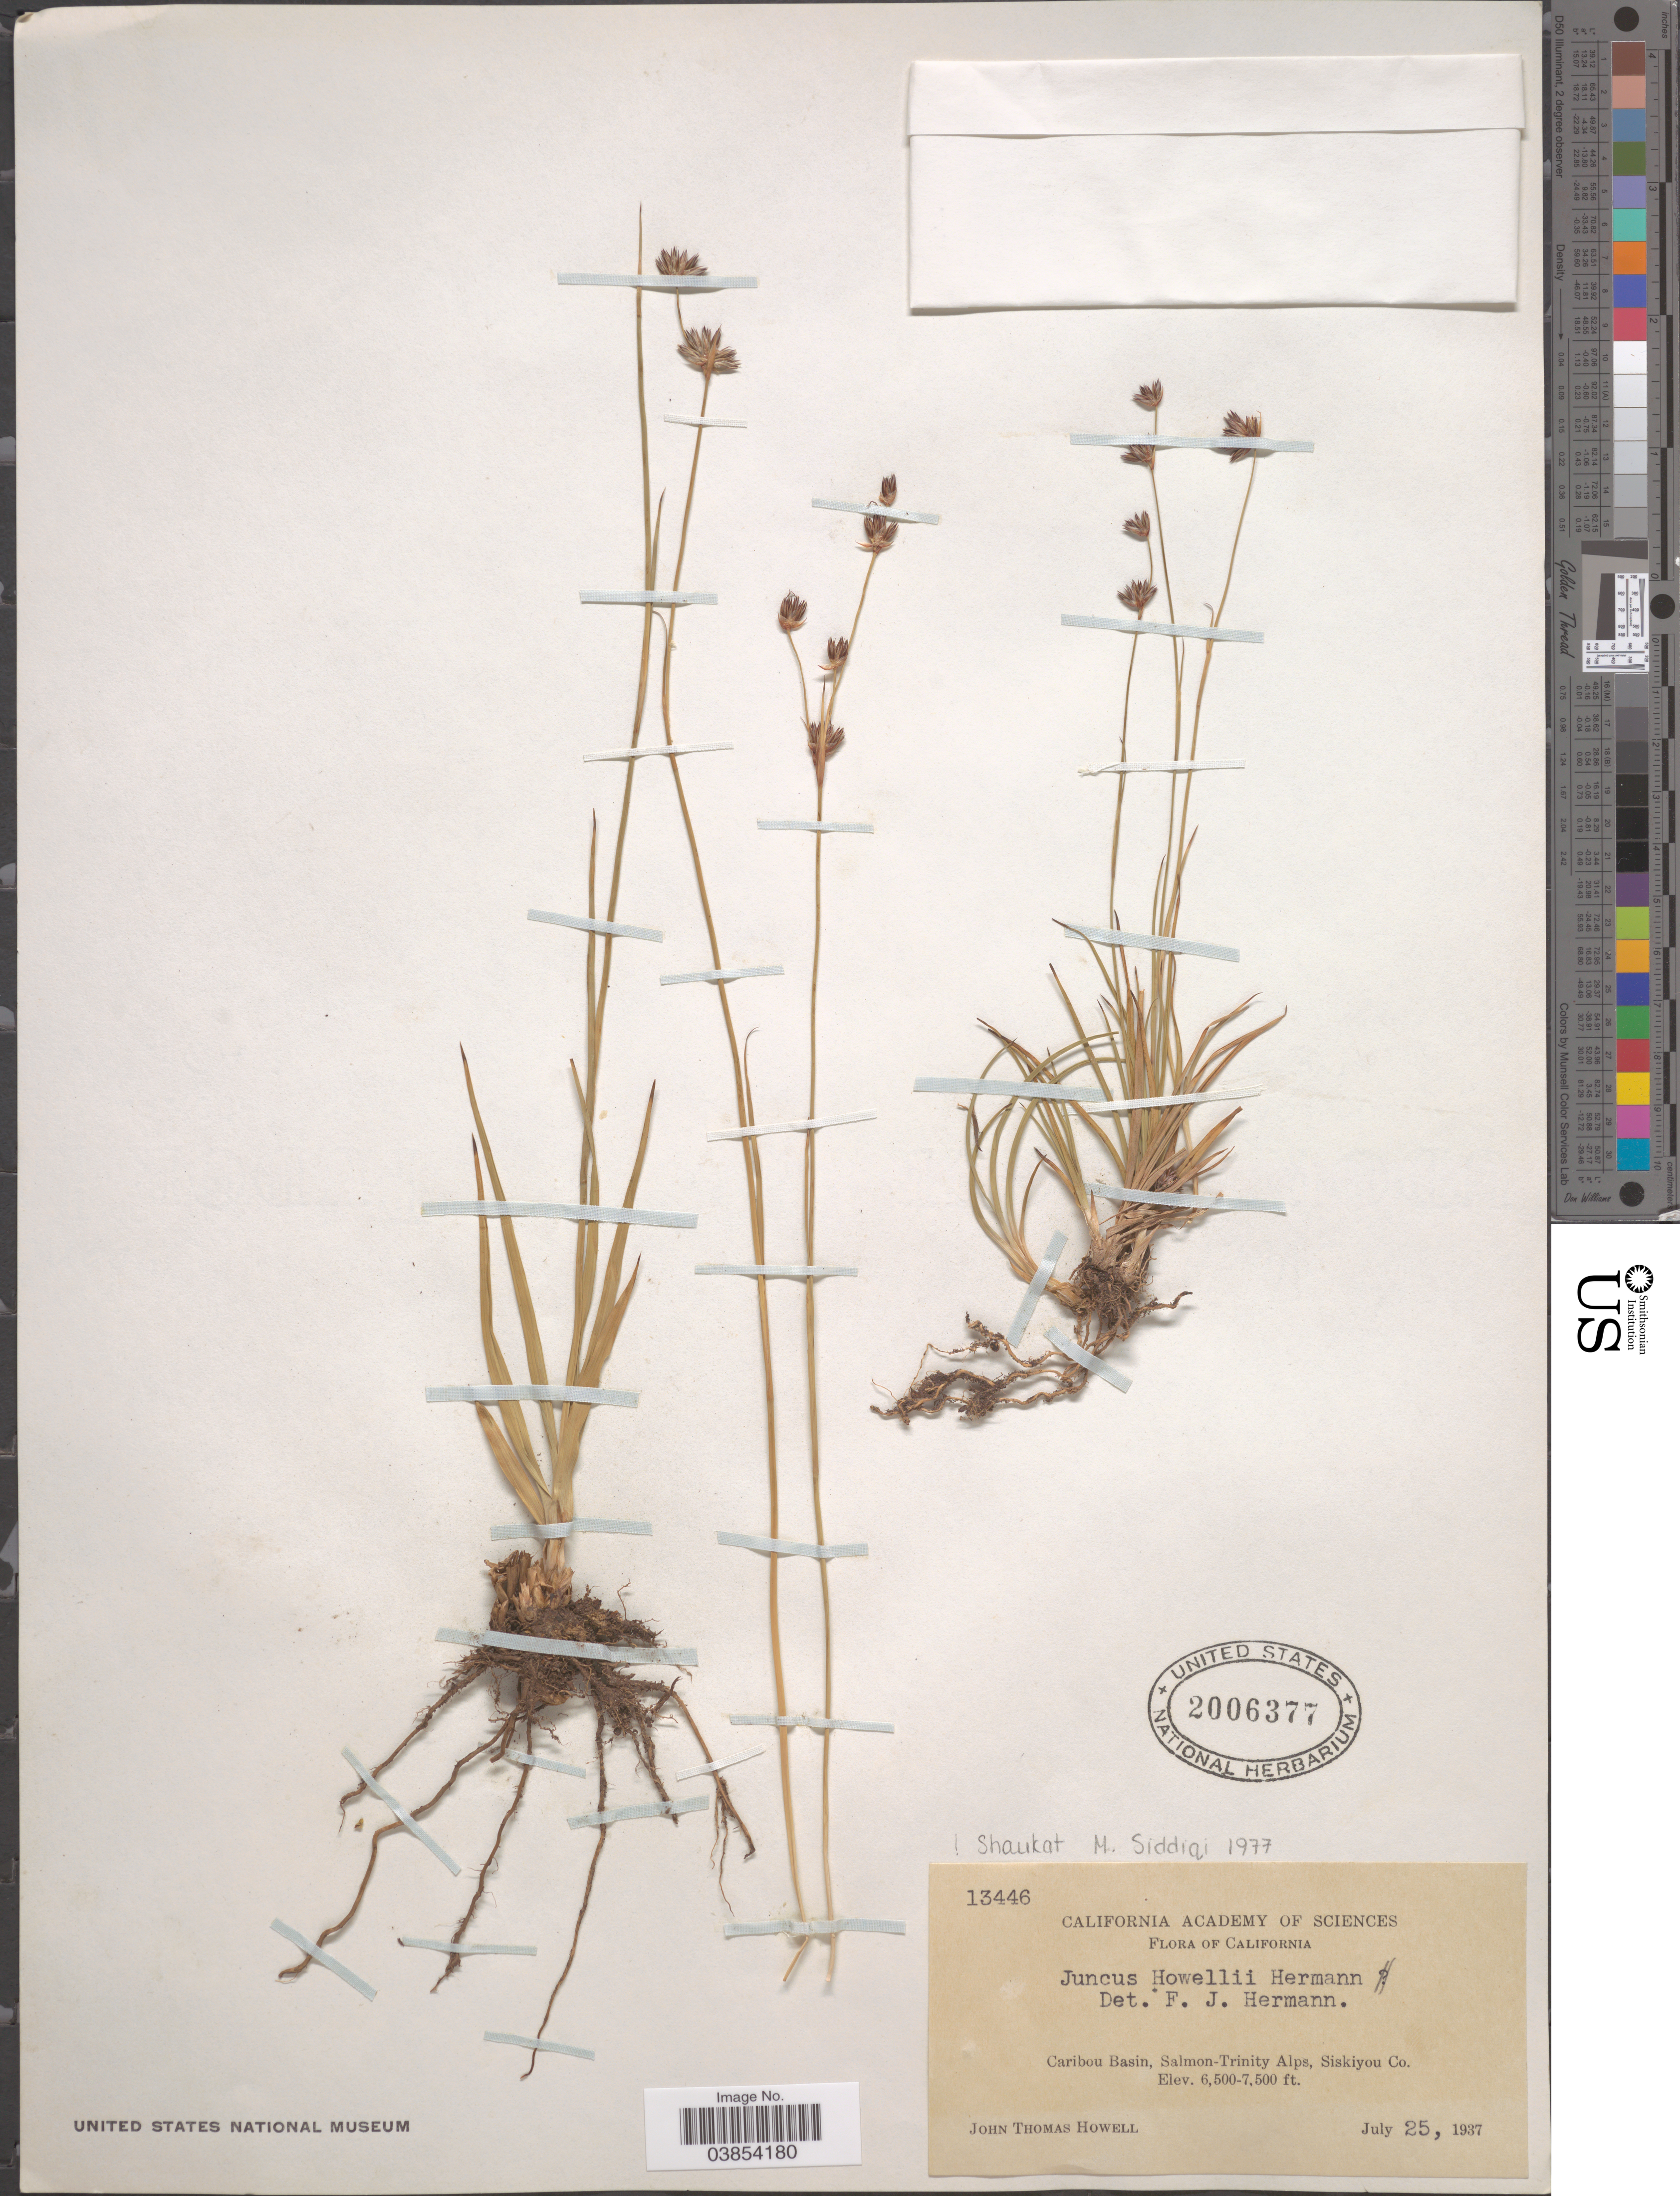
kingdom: Plantae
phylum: Tracheophyta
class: Liliopsida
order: Poales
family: Juncaceae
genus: Juncus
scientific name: Juncus howellii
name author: F.J. Herm.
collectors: J. T. Howell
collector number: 13446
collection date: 1937-07-25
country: United States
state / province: California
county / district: Siskiyou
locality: Caribou Basin, Salmon-Trinity Alps, Siskiyou Co.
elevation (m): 1981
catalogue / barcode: US 2006377